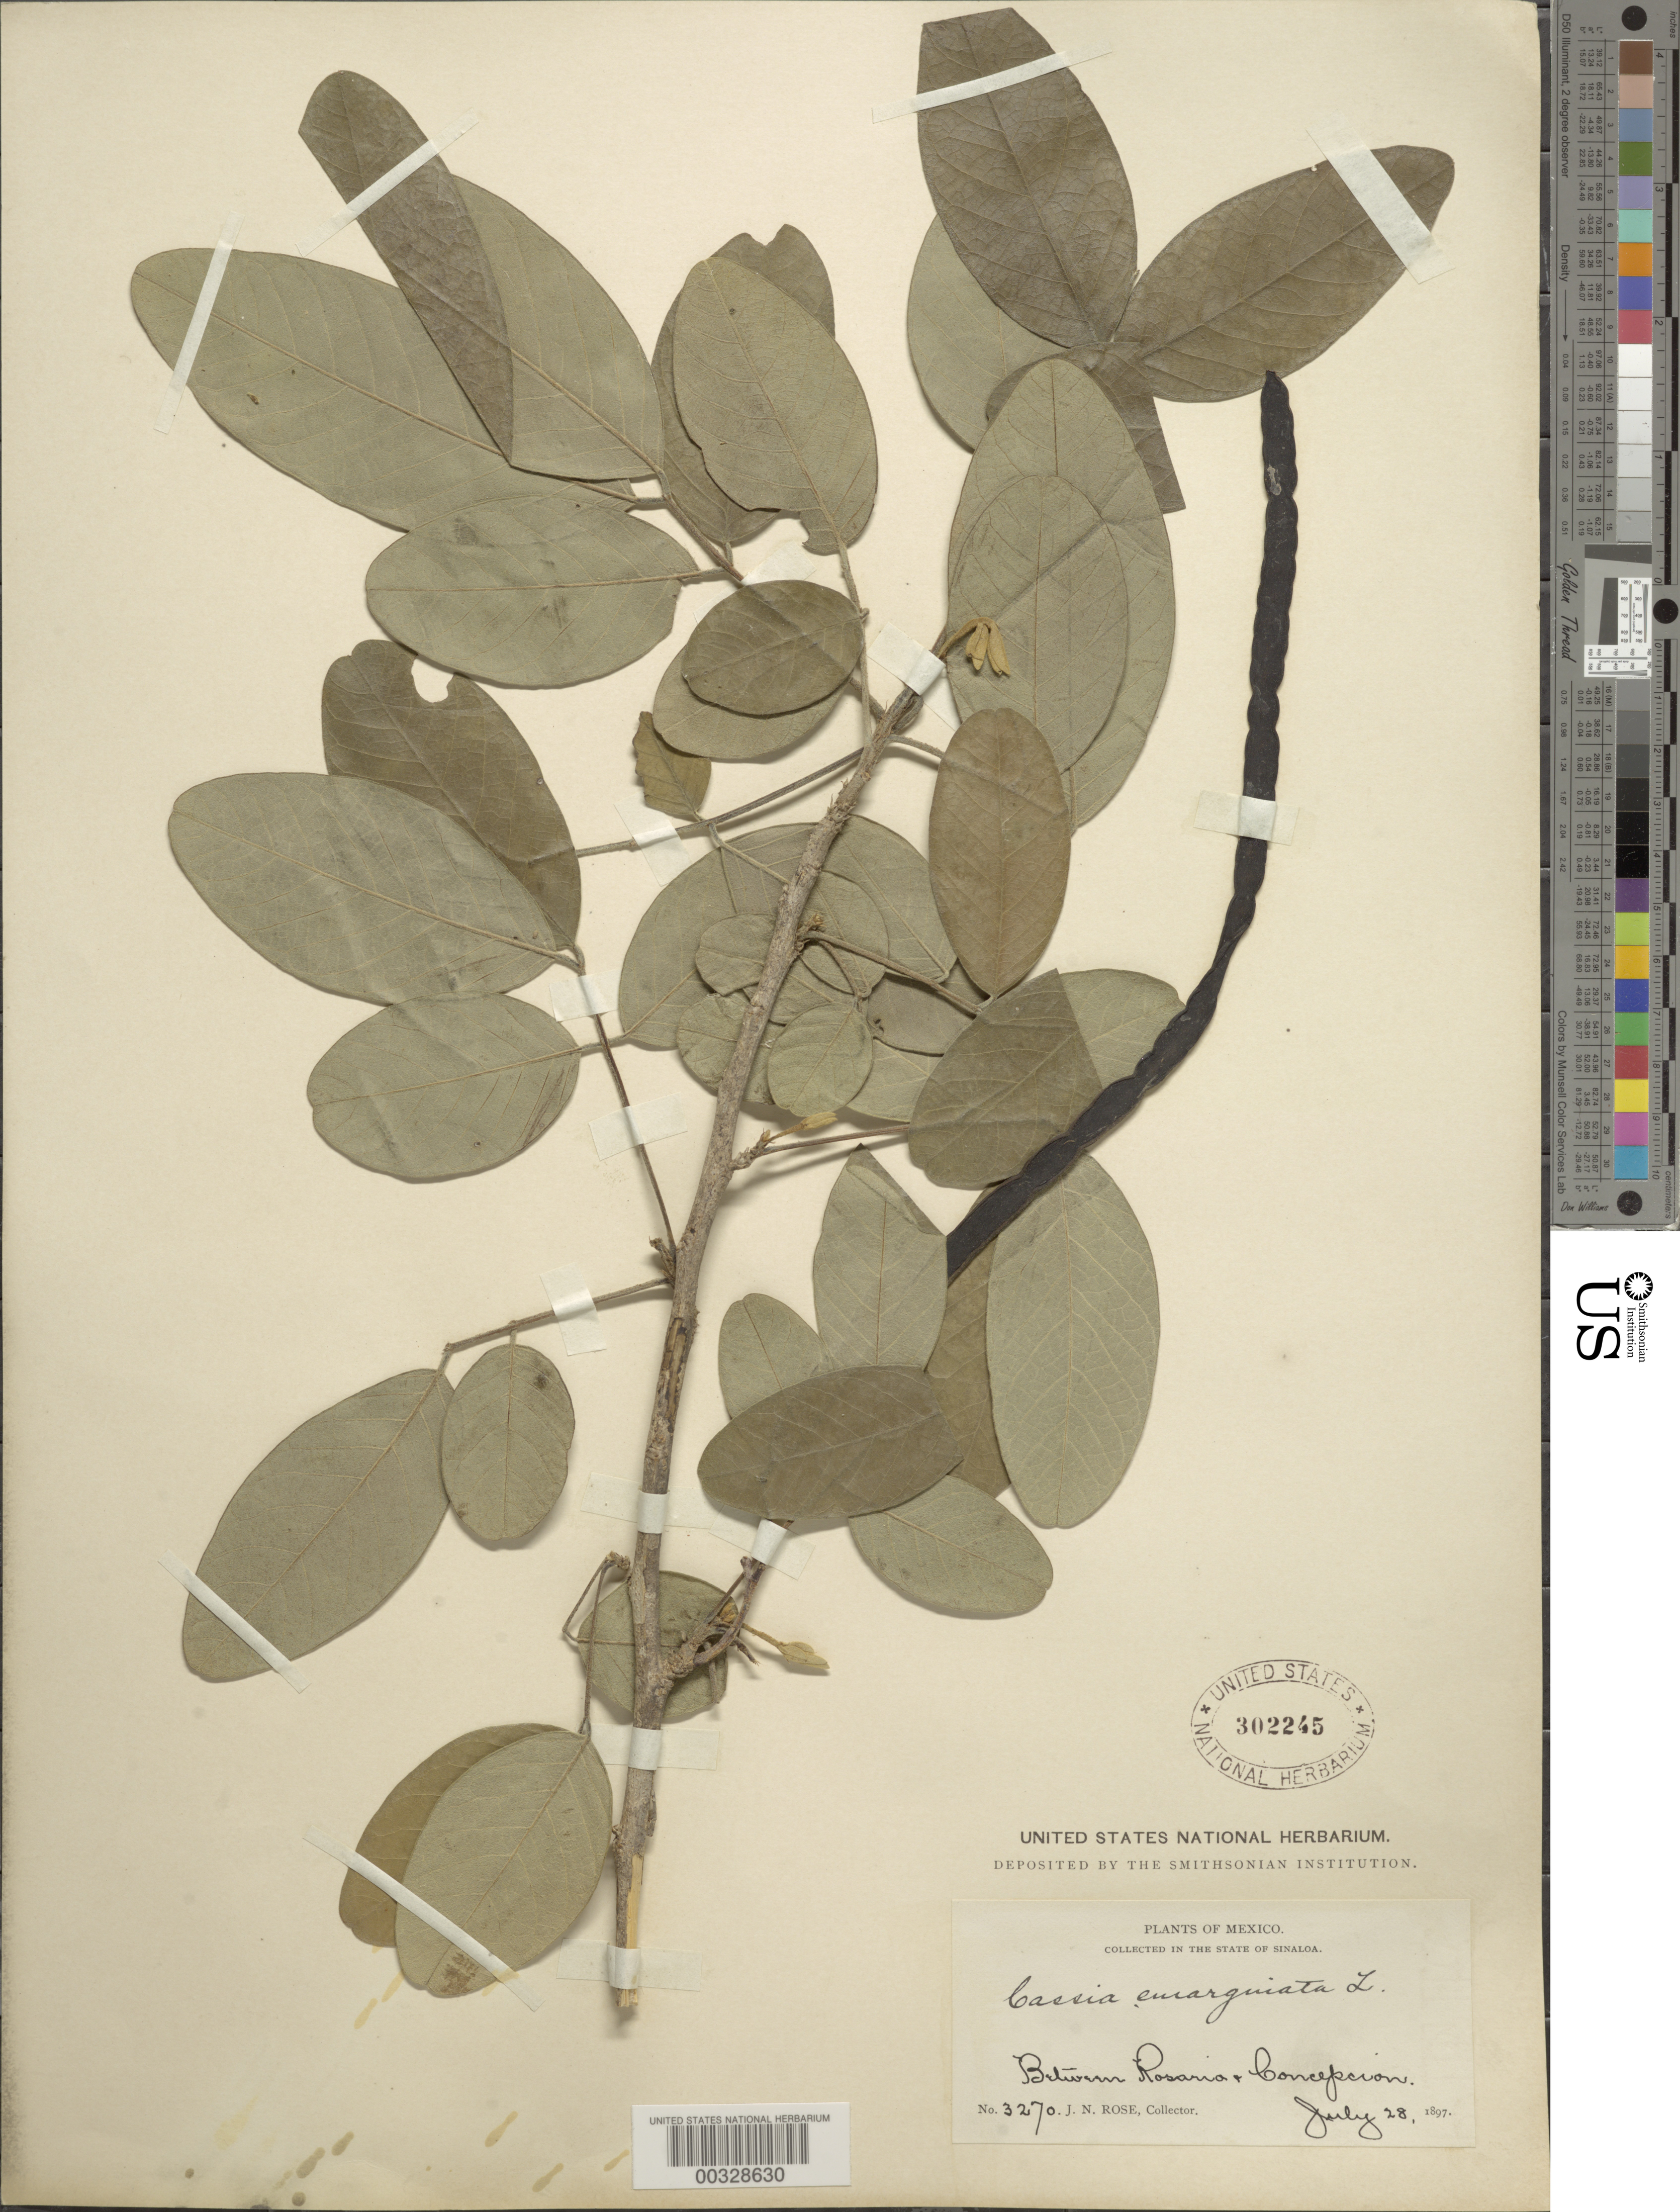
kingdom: Plantae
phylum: Tracheophyta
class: Magnoliopsida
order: Fabales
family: Fabaceae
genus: Senna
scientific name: Senna emarginata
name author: L.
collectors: J. N. Rose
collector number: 3270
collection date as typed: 28 Jul 1897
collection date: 1897-07-28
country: Mexico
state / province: Sinaloa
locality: Between rosaria and concepcion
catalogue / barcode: US 302245